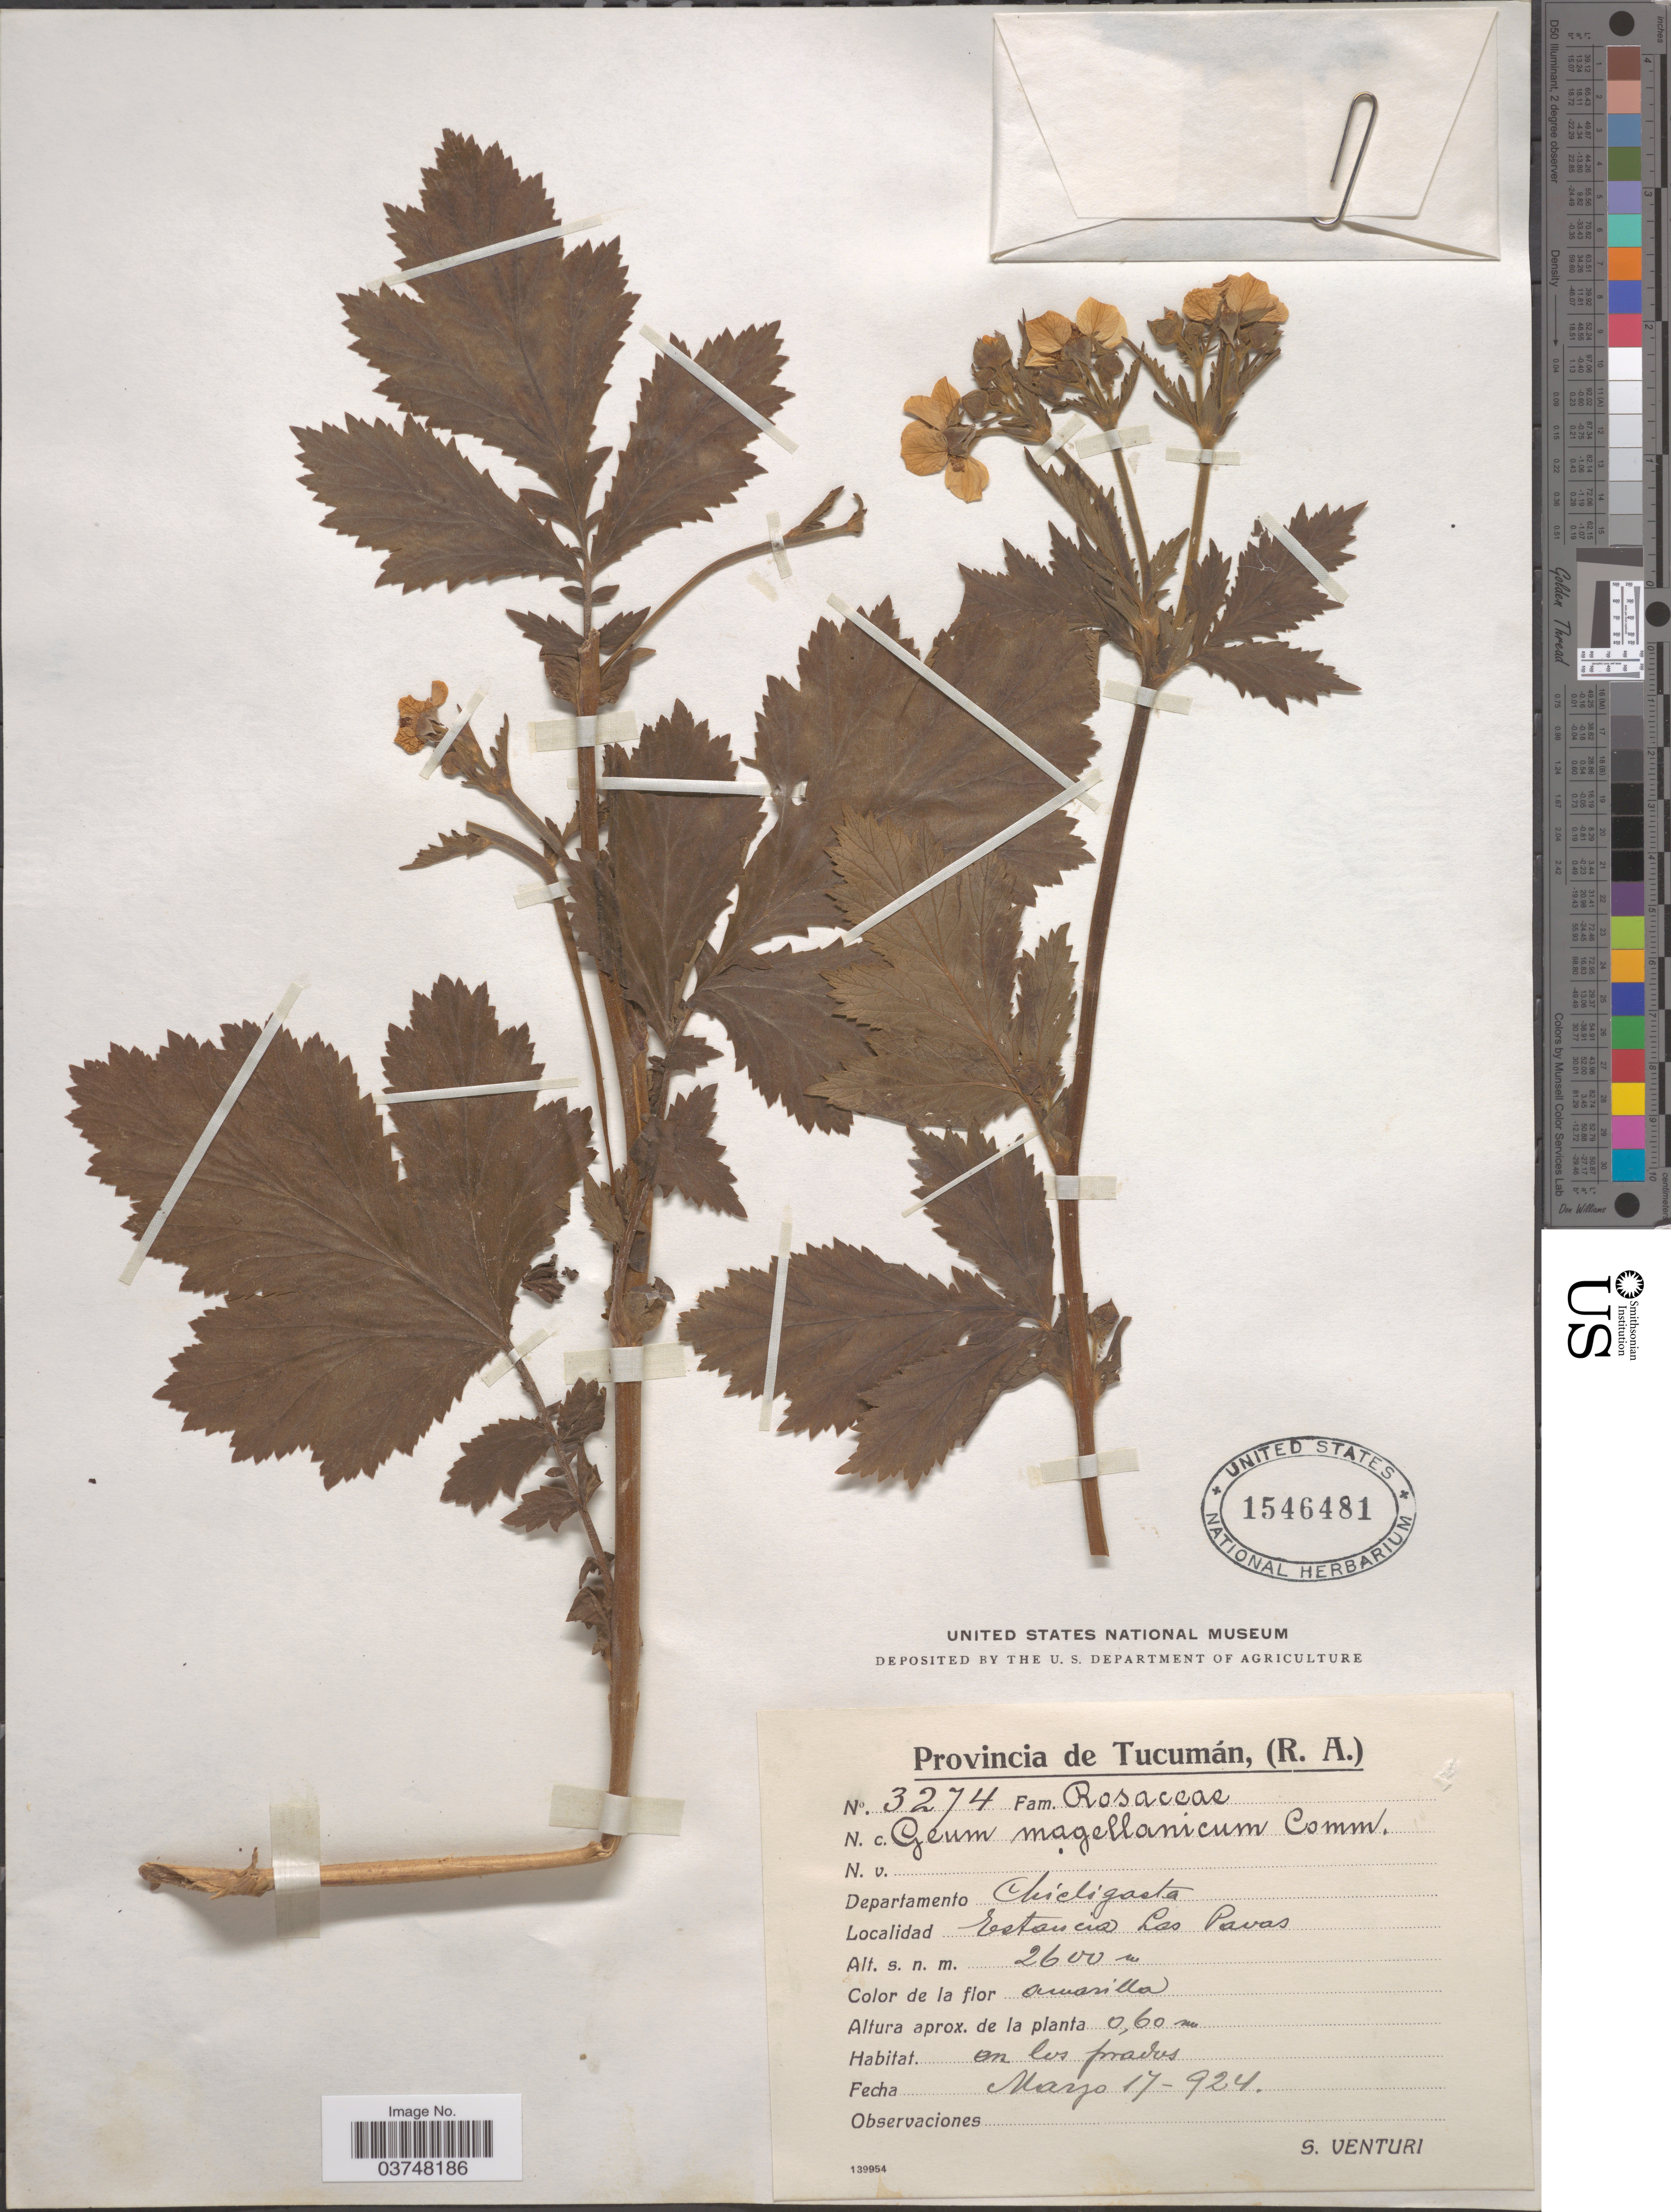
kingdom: Plantae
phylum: Tracheophyta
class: Magnoliopsida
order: Rosales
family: Rosaceae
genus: Geum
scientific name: Geum magellanicum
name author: Comm. ex Pers.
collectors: S. Venturi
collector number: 3274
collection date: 1924-03-17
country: Argentina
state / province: Tucuman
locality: Departamento Chicligasta. Estancia Las Pavas.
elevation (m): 2600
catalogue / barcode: US 1546481